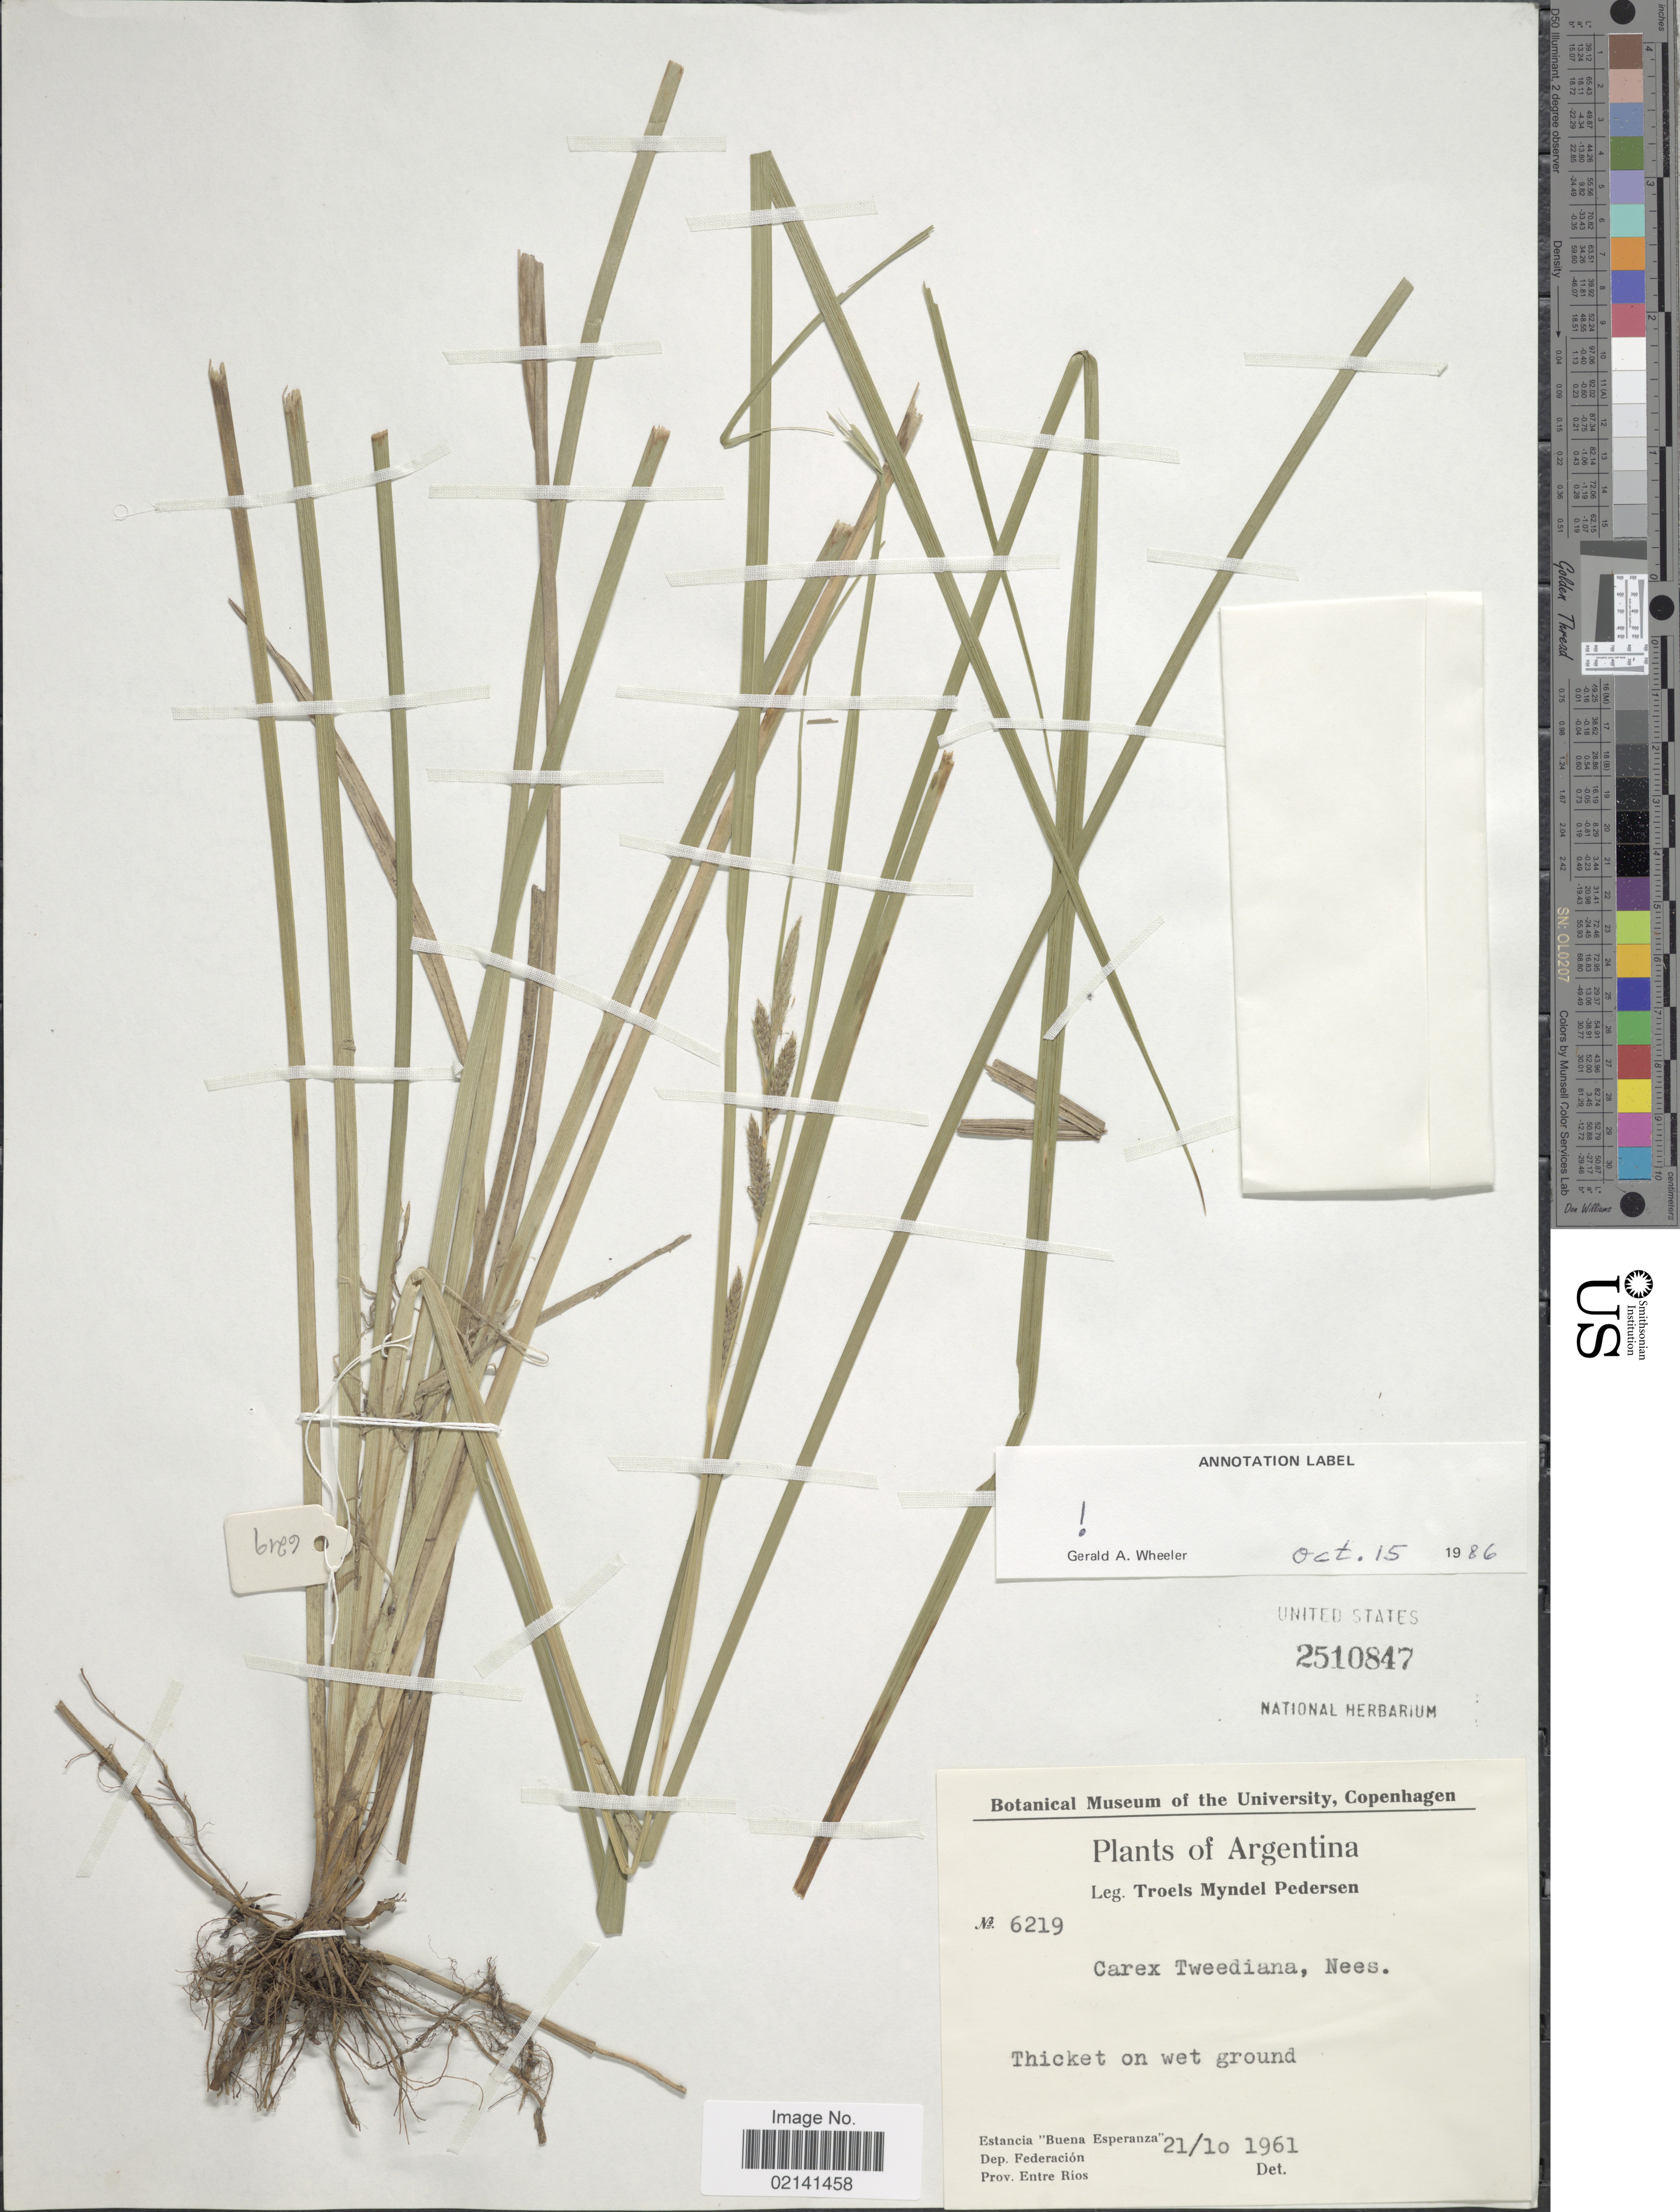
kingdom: Plantae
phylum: Tracheophyta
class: Liliopsida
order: Poales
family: Cyperaceae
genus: Carex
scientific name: Carex tweedieana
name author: Nees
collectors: T. Pederson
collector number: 6219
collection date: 1961-10-21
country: Argentina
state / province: Entre Rios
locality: Thicket on wet ground, Estancia "Buena Esperanza", Dep. Federacion, Prov. Entre Rios.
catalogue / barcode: US 2510847